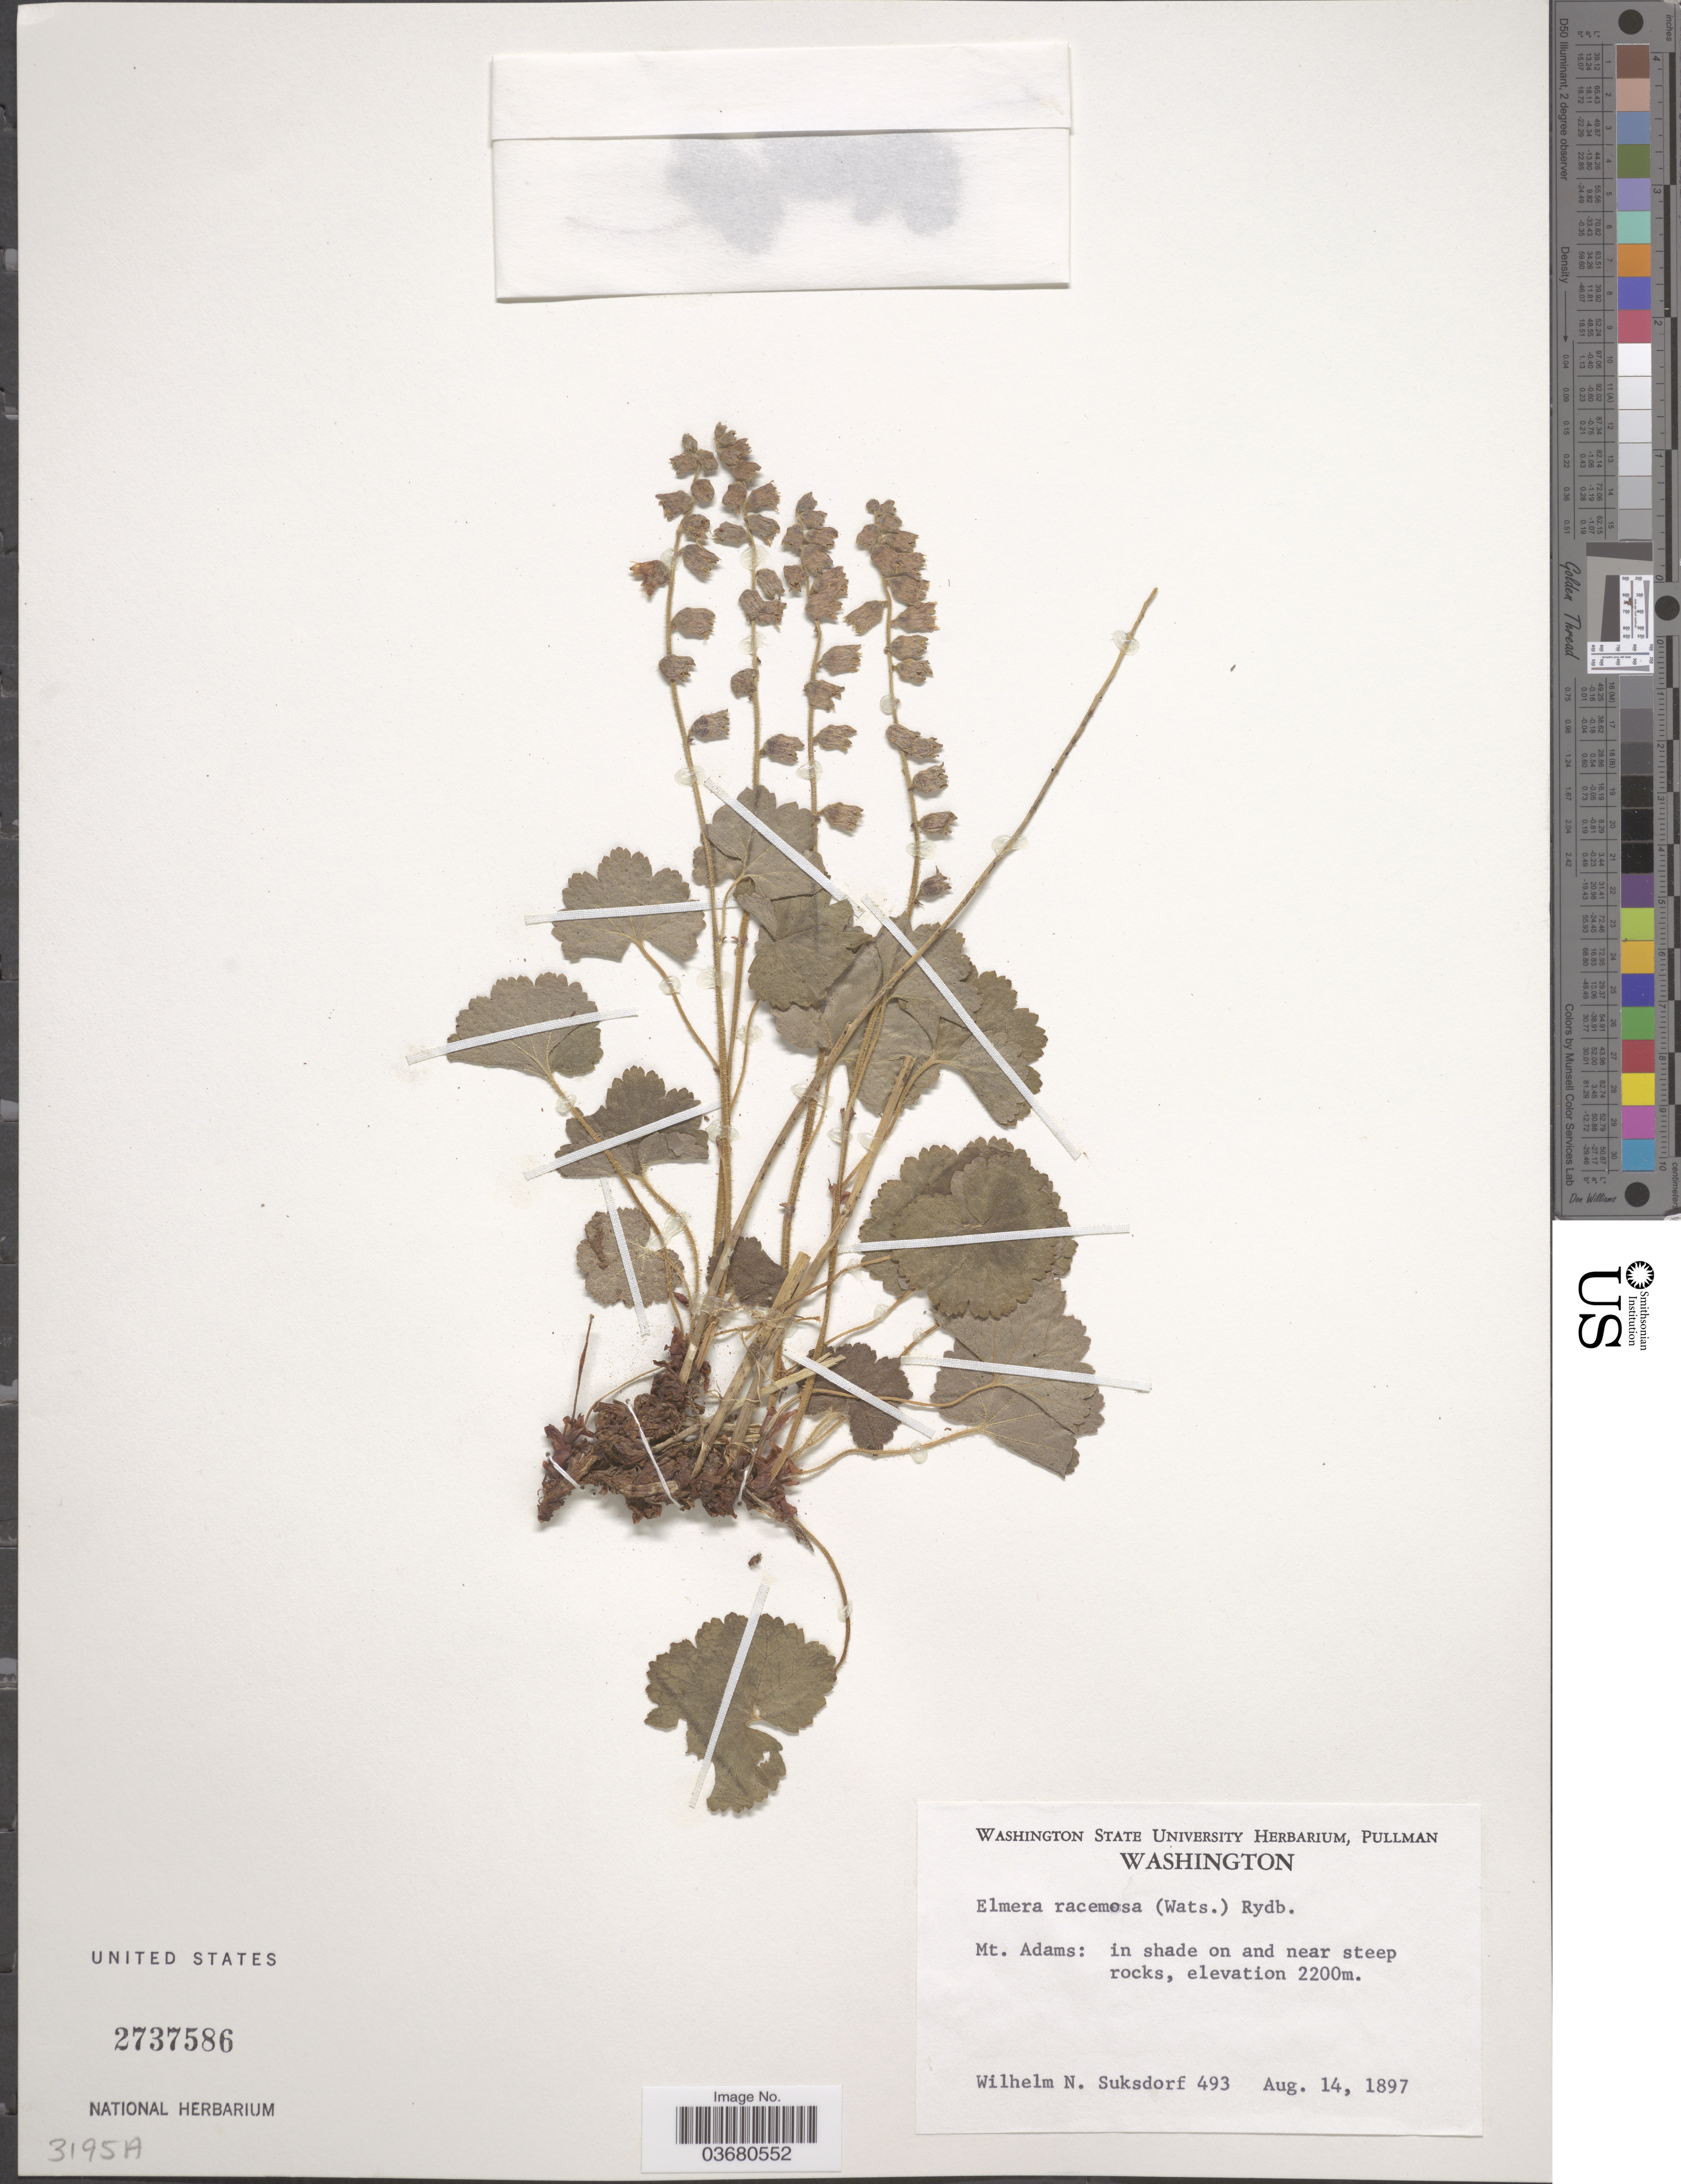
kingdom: Plantae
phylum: Tracheophyta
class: Magnoliopsida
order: Saxifragales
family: Saxifragaceae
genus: Elmera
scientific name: Elmera racemosa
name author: (S. Watson) Rydb.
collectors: W. N. Suksdorf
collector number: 493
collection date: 1897-08-14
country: United States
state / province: Washington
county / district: Yakima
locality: Mt. Adams: in shade on and near steep rocks.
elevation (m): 2200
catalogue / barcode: US 2737586